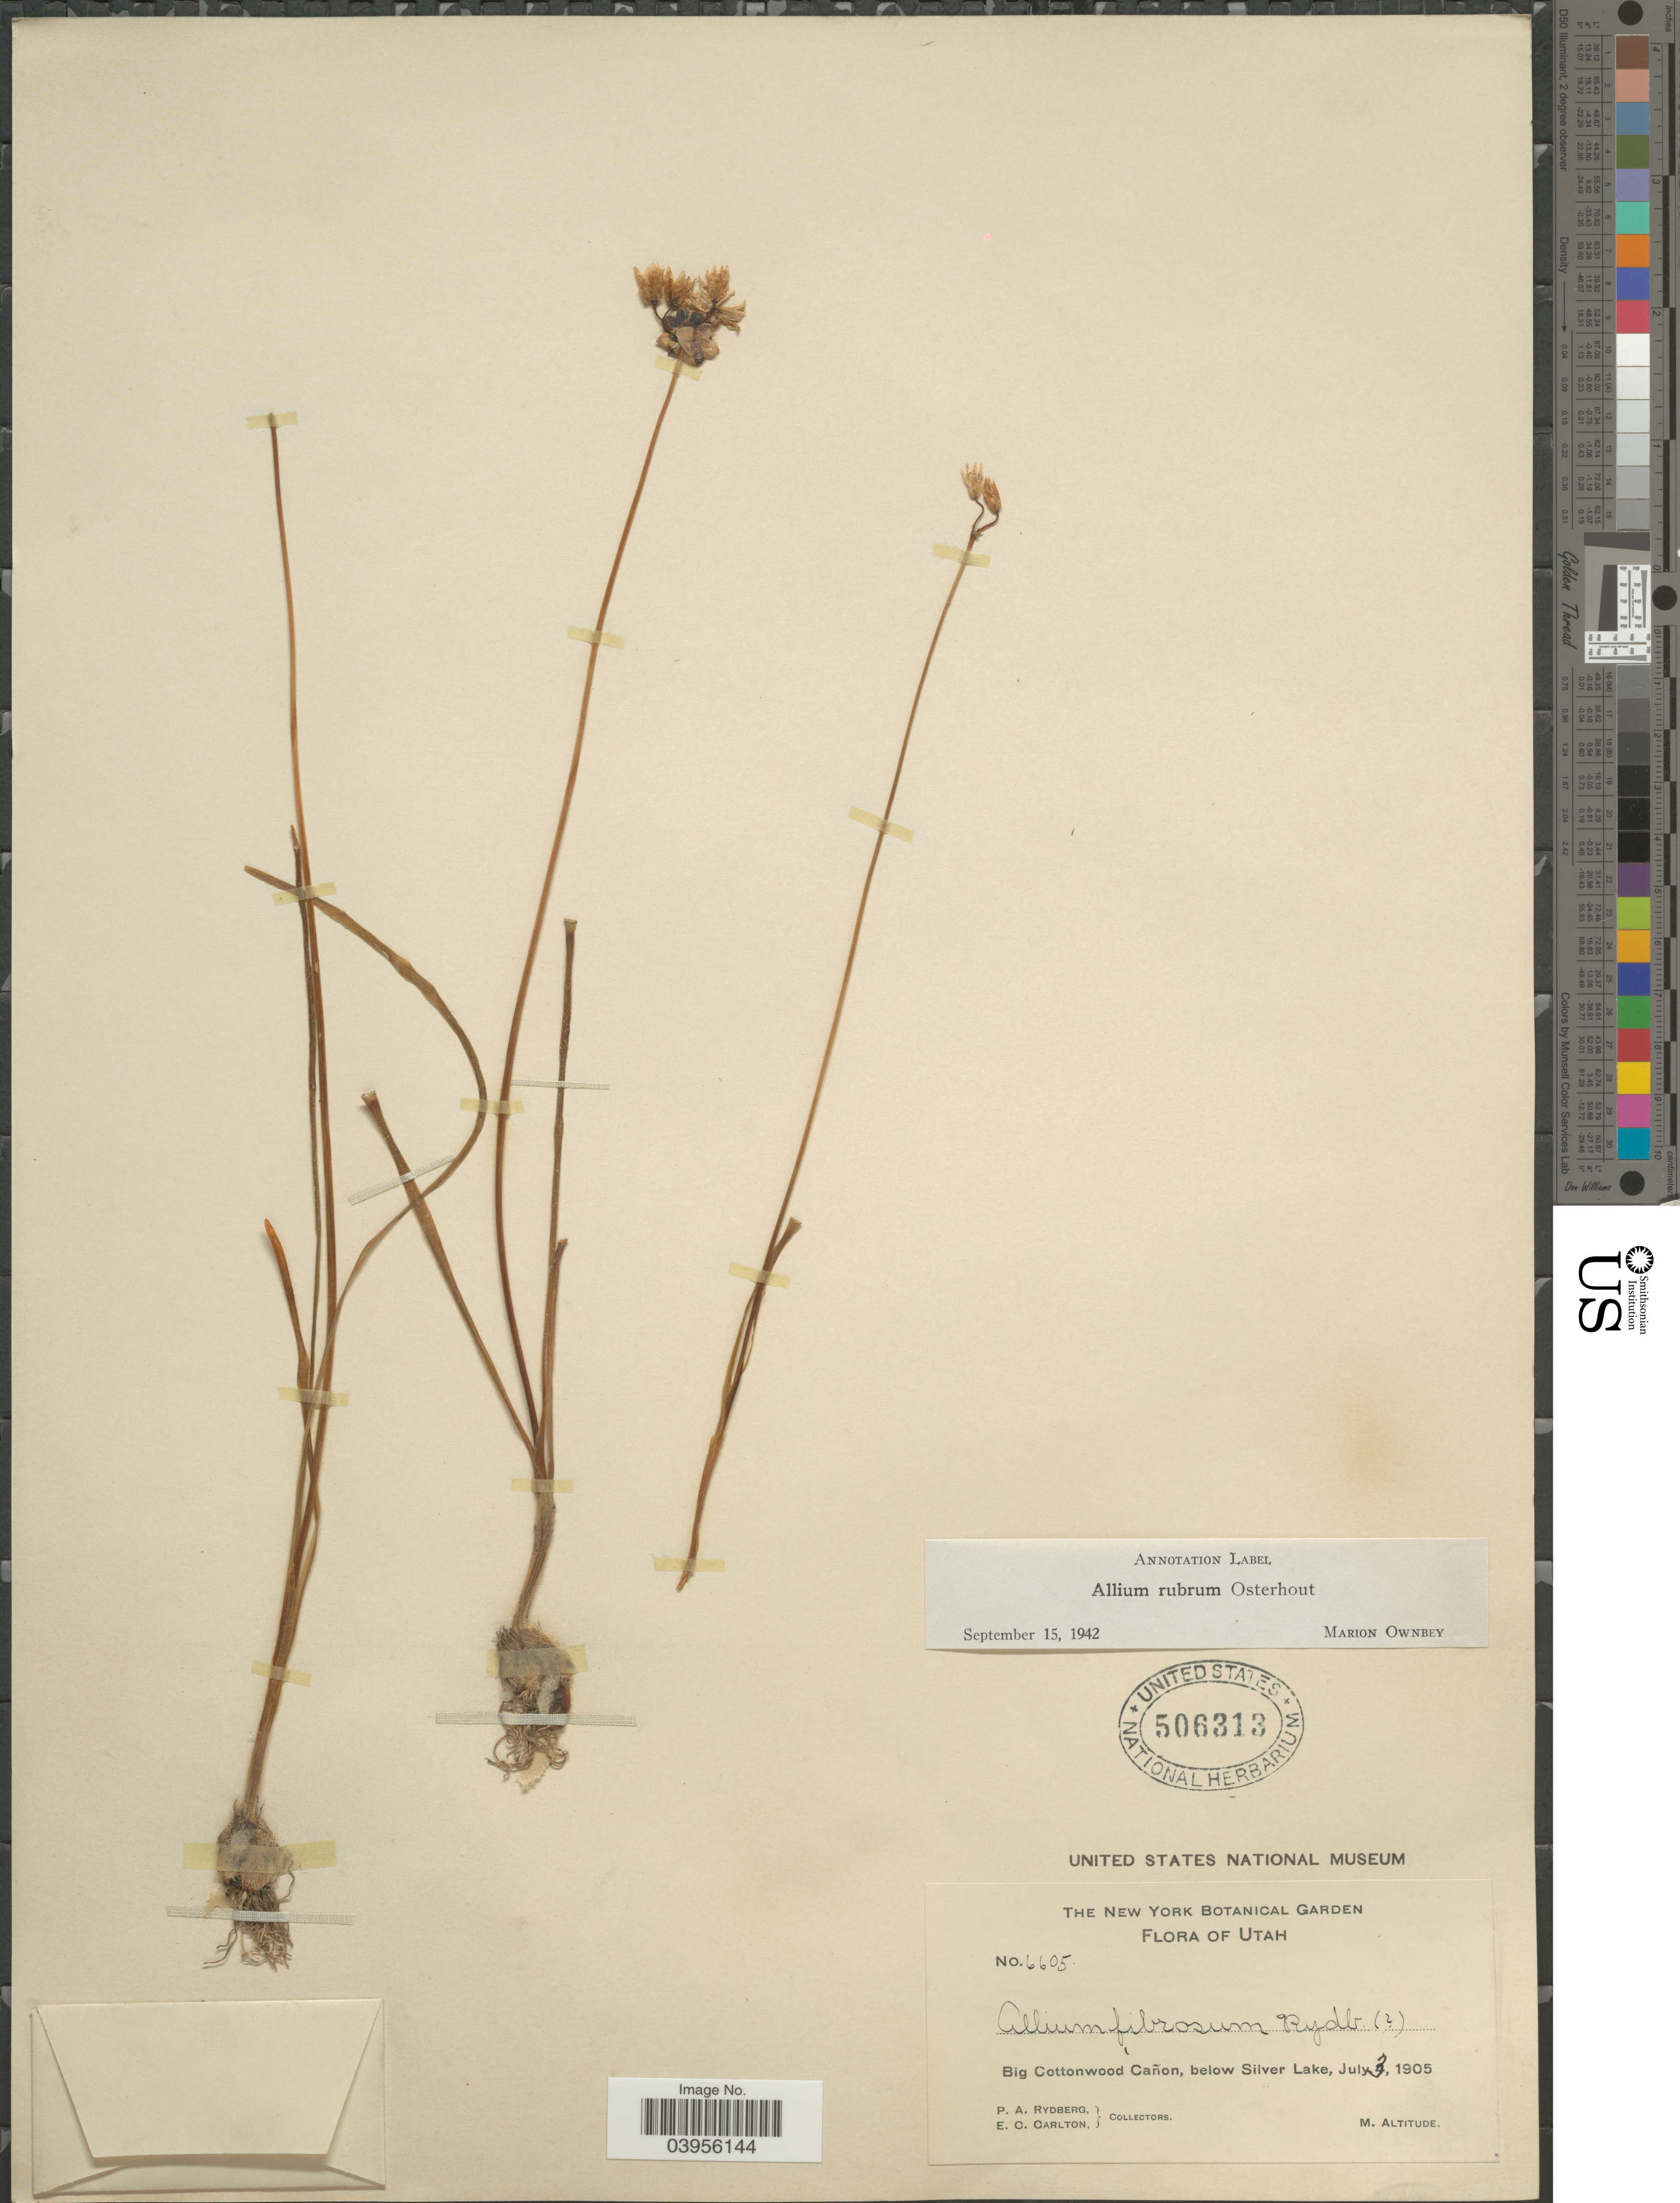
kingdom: Plantae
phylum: Tracheophyta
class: Liliopsida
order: Asparagales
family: Amaryllidaceae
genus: Allium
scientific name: Allium geyeri var. tenerum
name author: M.E. Jones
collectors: P. A. Rydberg & E. Carlton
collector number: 6605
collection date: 1905-07-03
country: United States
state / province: Utah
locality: Big Cottonwood Cañon, below Silver Lake.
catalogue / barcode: US 506313